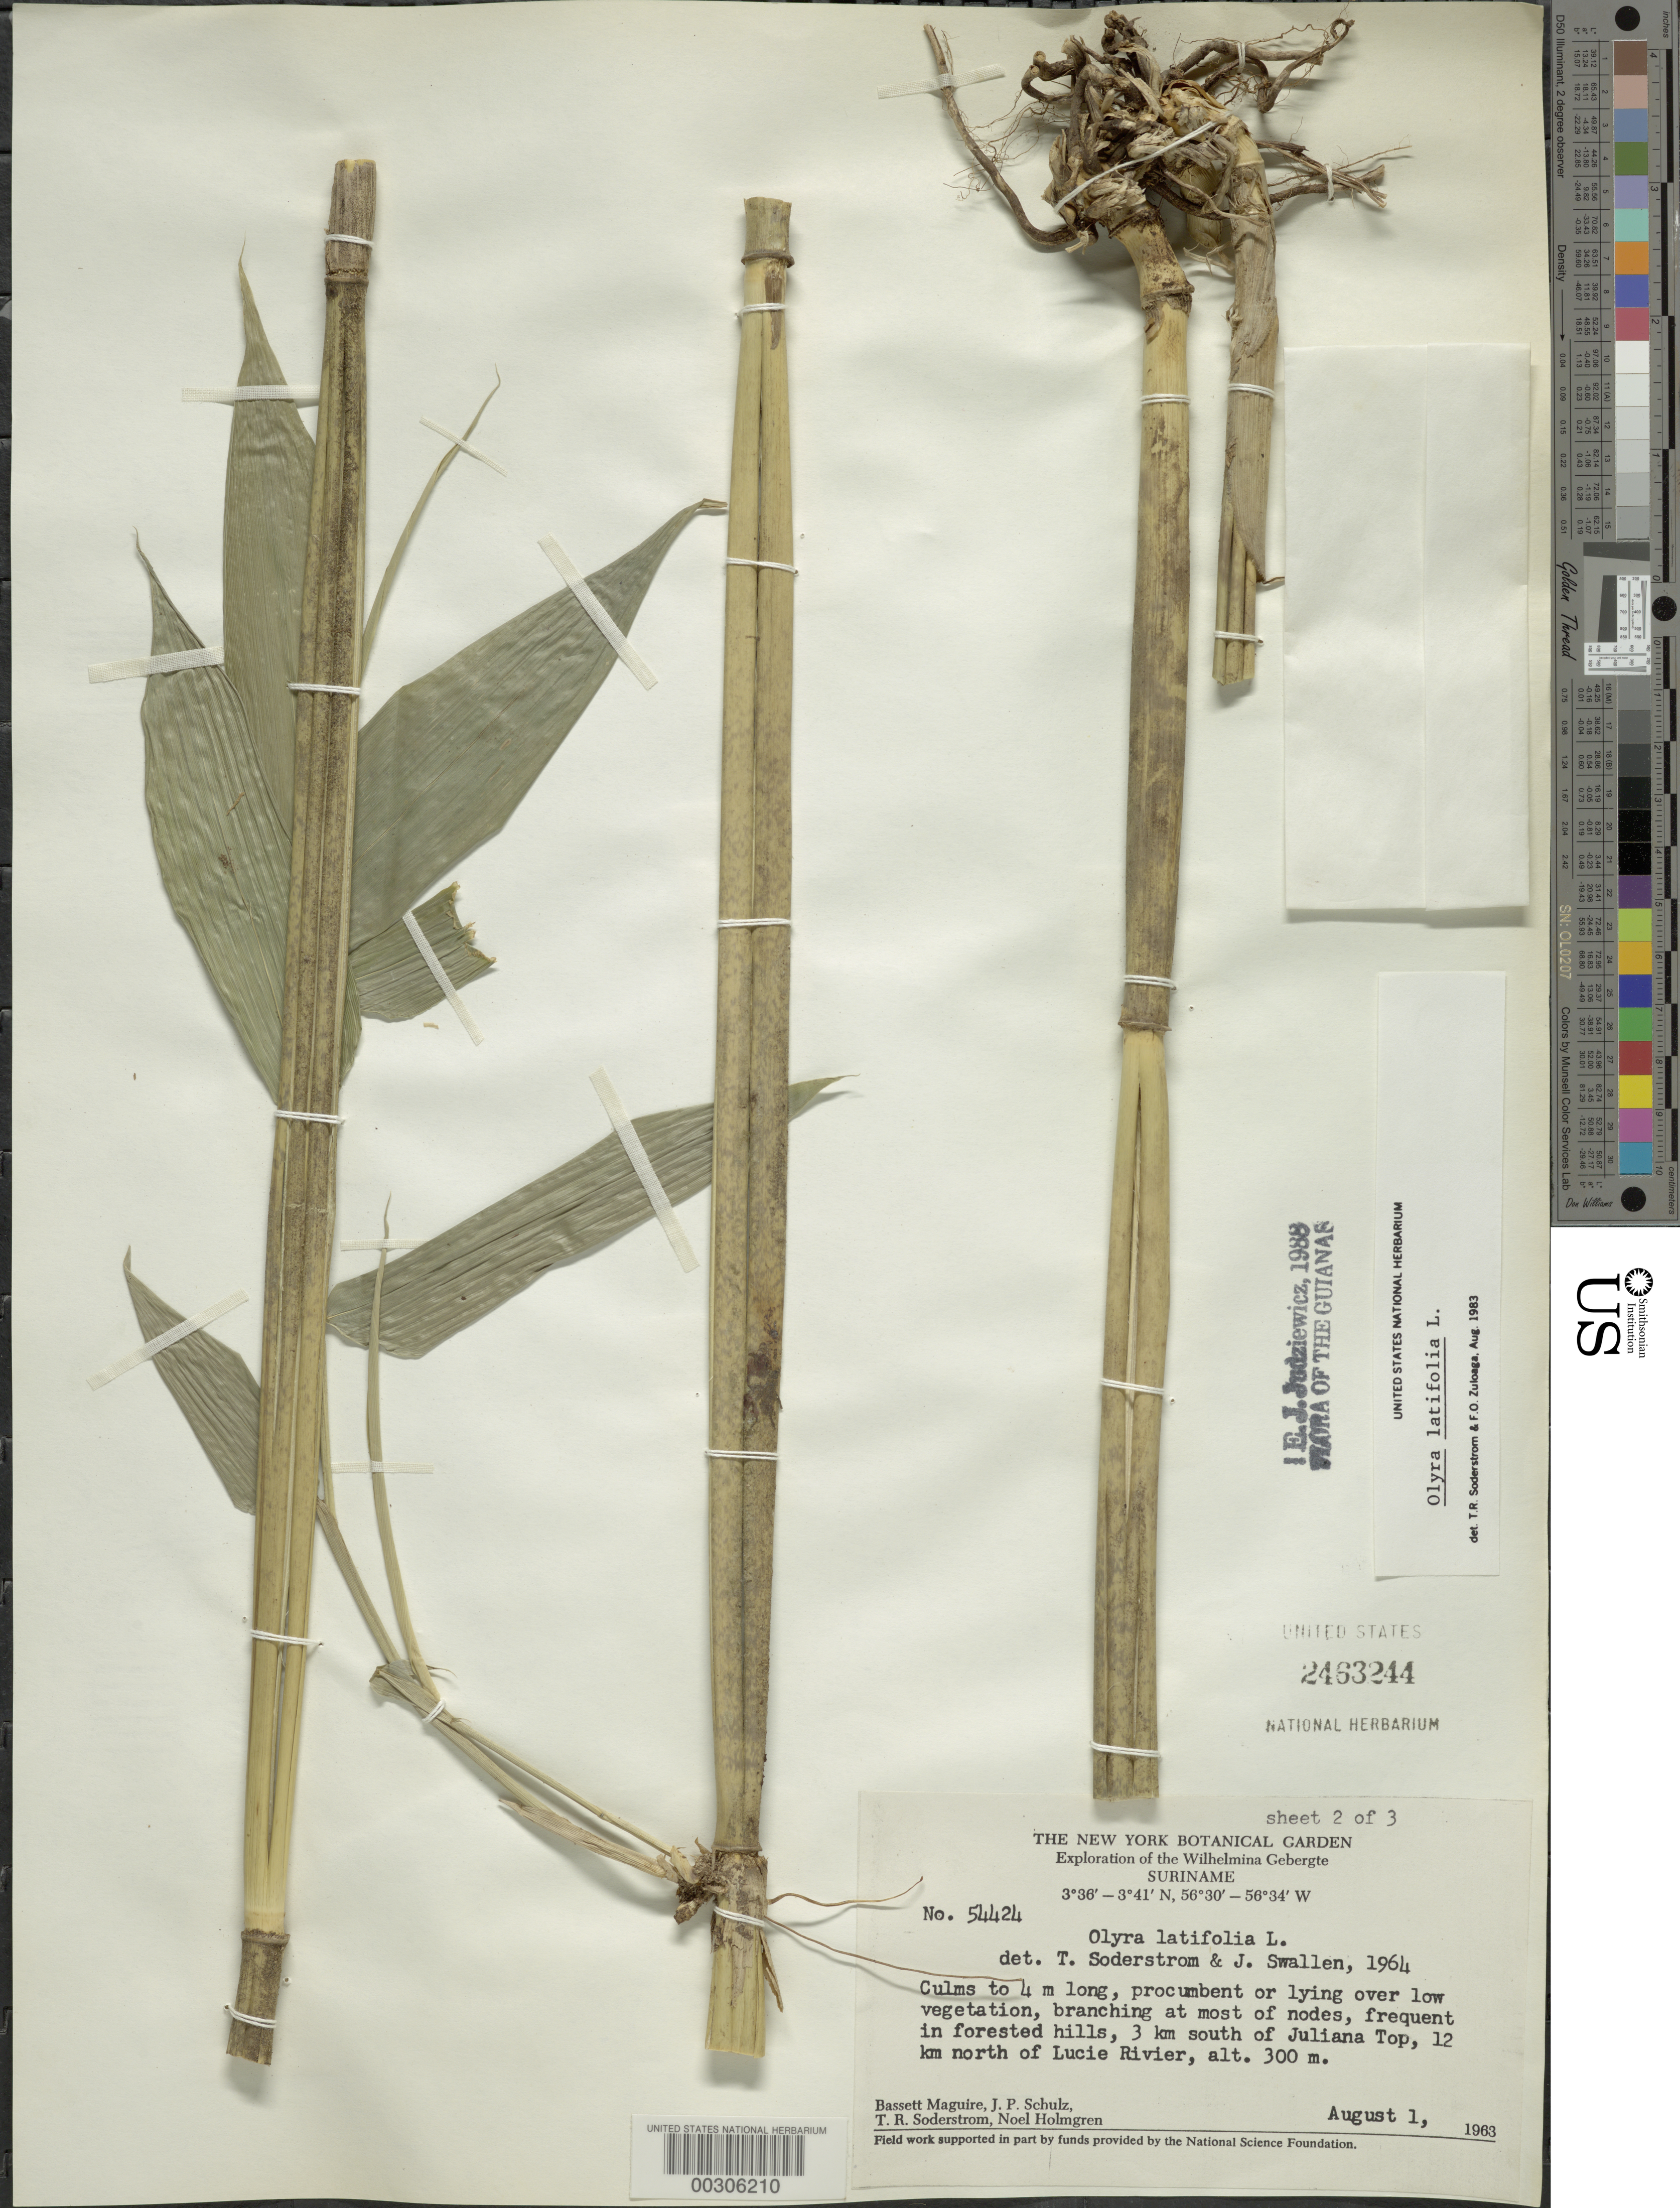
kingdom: Plantae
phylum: Tracheophyta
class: Liliopsida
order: Poales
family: Poaceae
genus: Olyra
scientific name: Olyra latifolia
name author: L.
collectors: B. Maguire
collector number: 54424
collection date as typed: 01 Aug 1963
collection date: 1963-08-01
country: Suriname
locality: Lucie river, juliana top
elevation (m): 300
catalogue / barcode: US 2463244